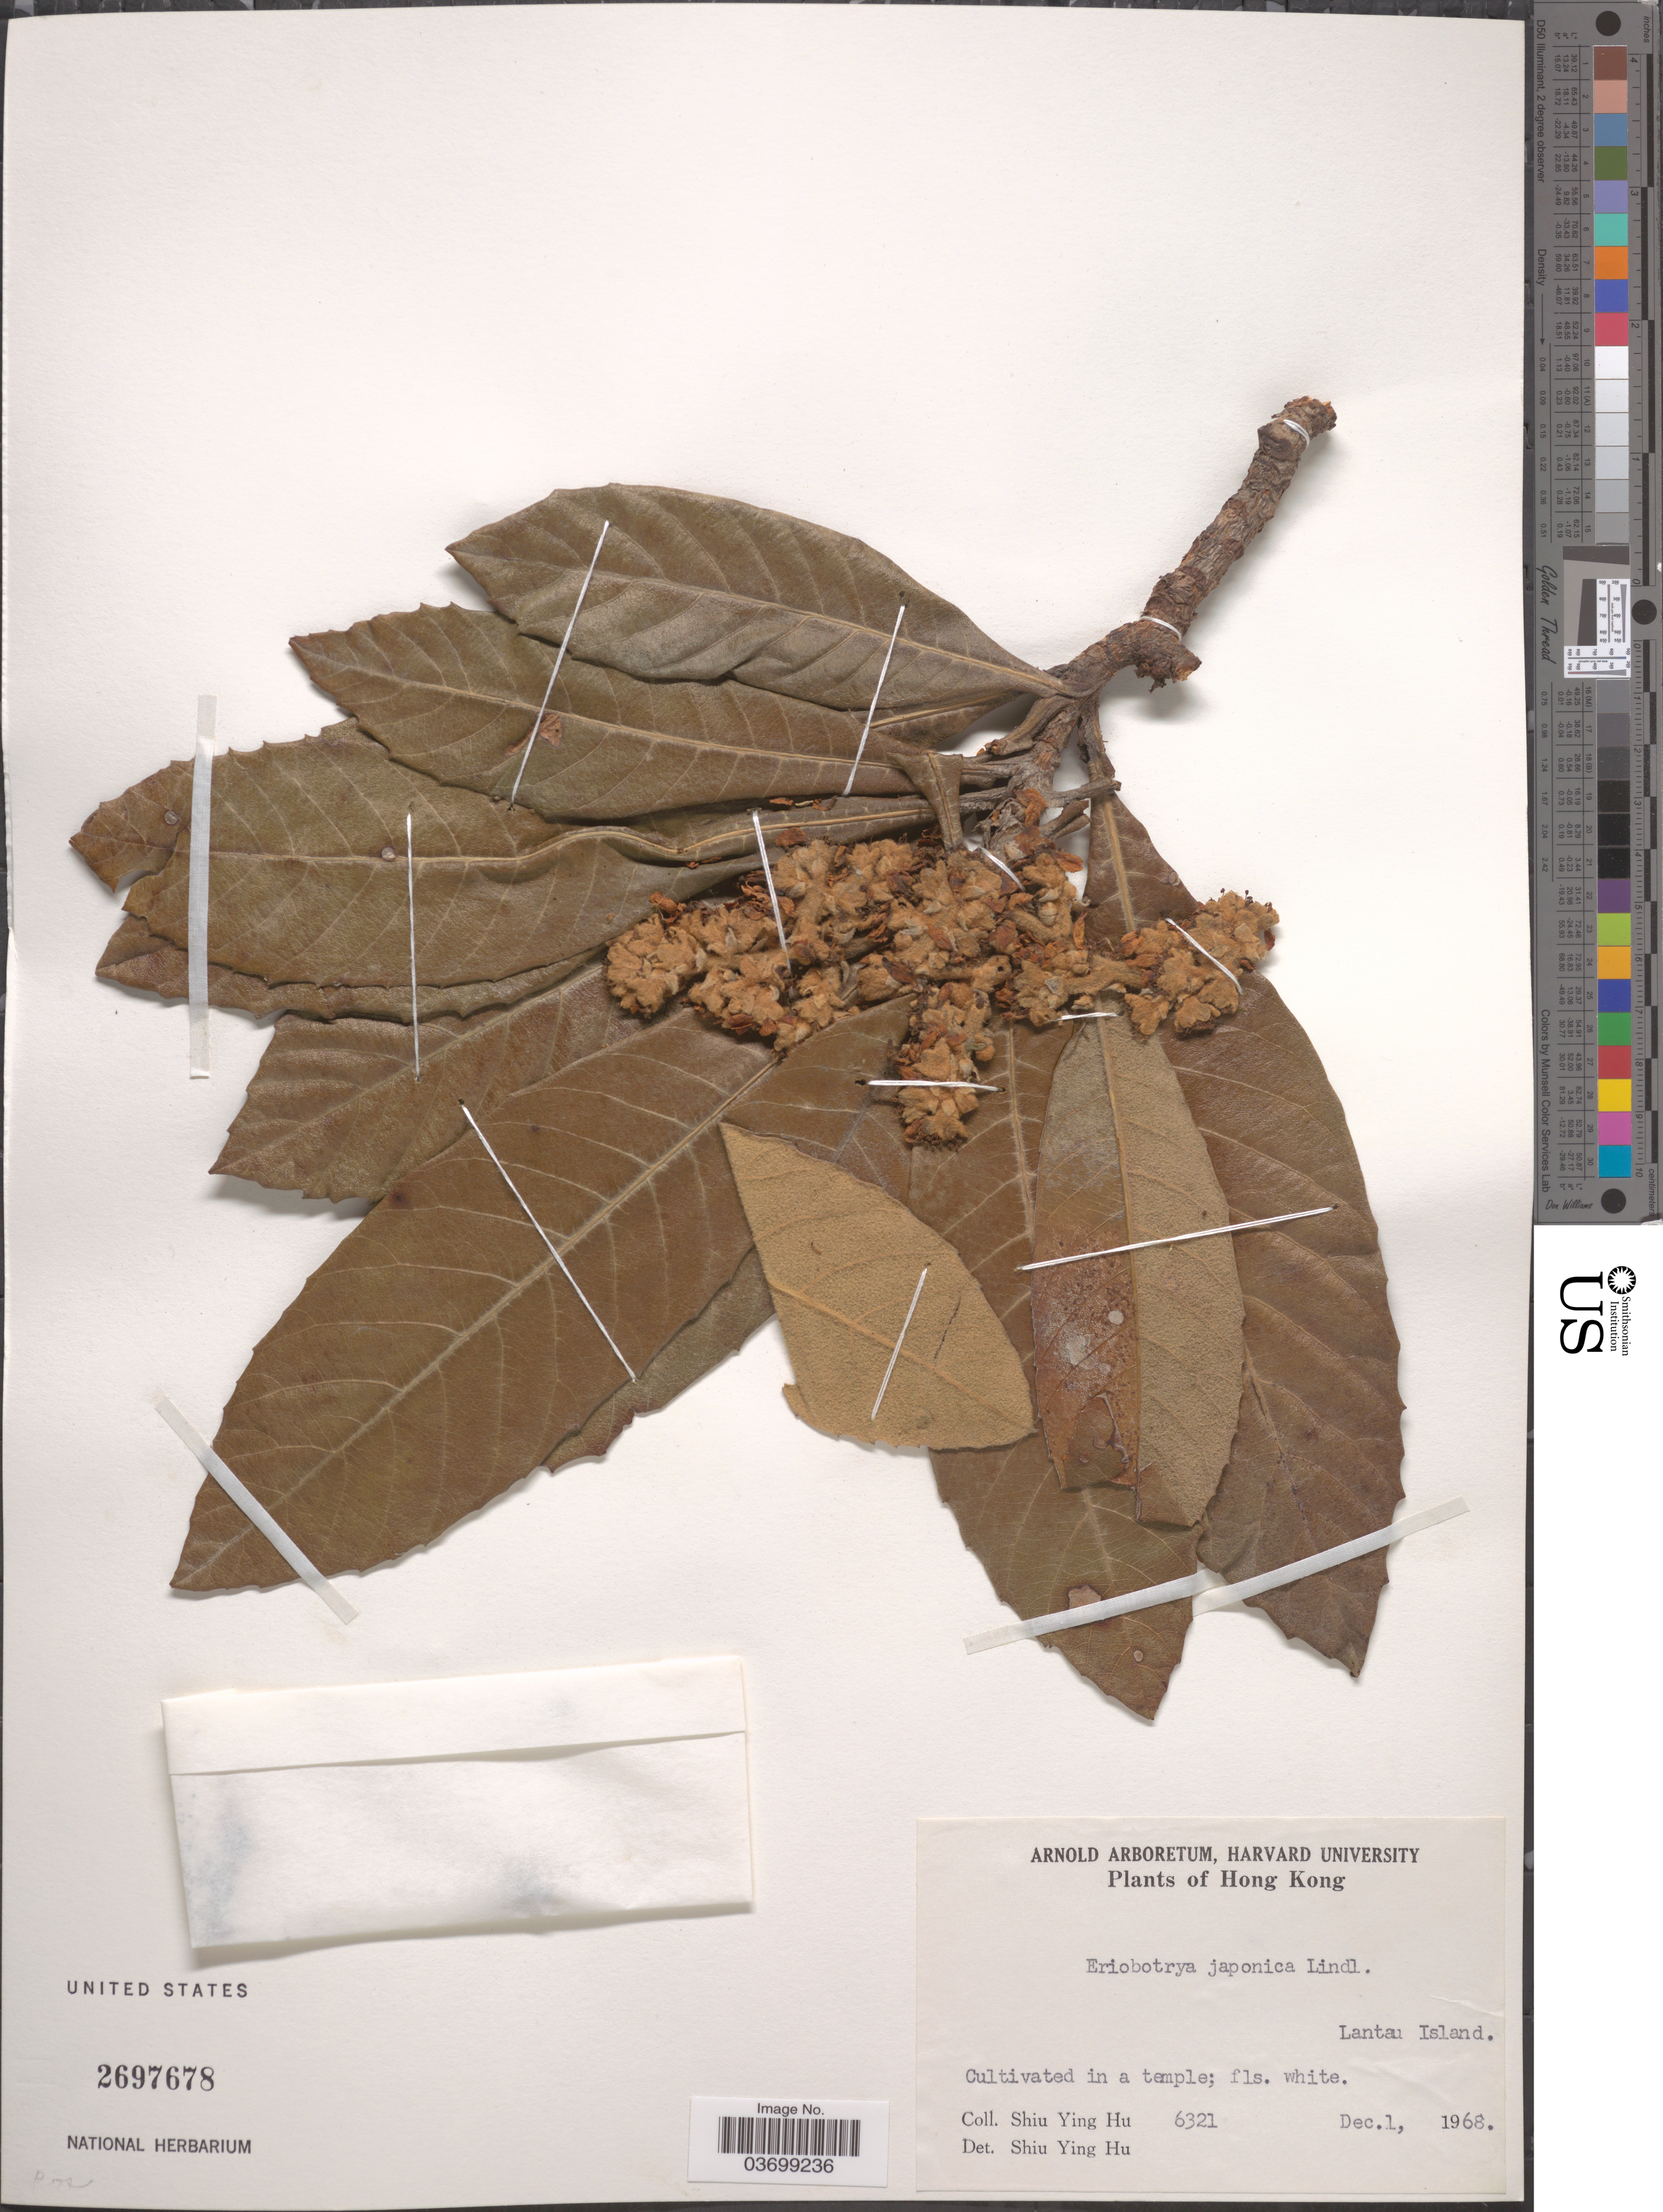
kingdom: Plantae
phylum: Tracheophyta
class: Magnoliopsida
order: Rosales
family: Rosaceae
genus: Rhaphiolepis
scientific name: Rhaphiolepis bibas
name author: (Lour.) Galasso & Banfi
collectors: S. Y. Hu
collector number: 6321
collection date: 1968-12-01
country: China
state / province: Hong Kong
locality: Lantau Island. In a temple.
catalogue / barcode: US 2697678